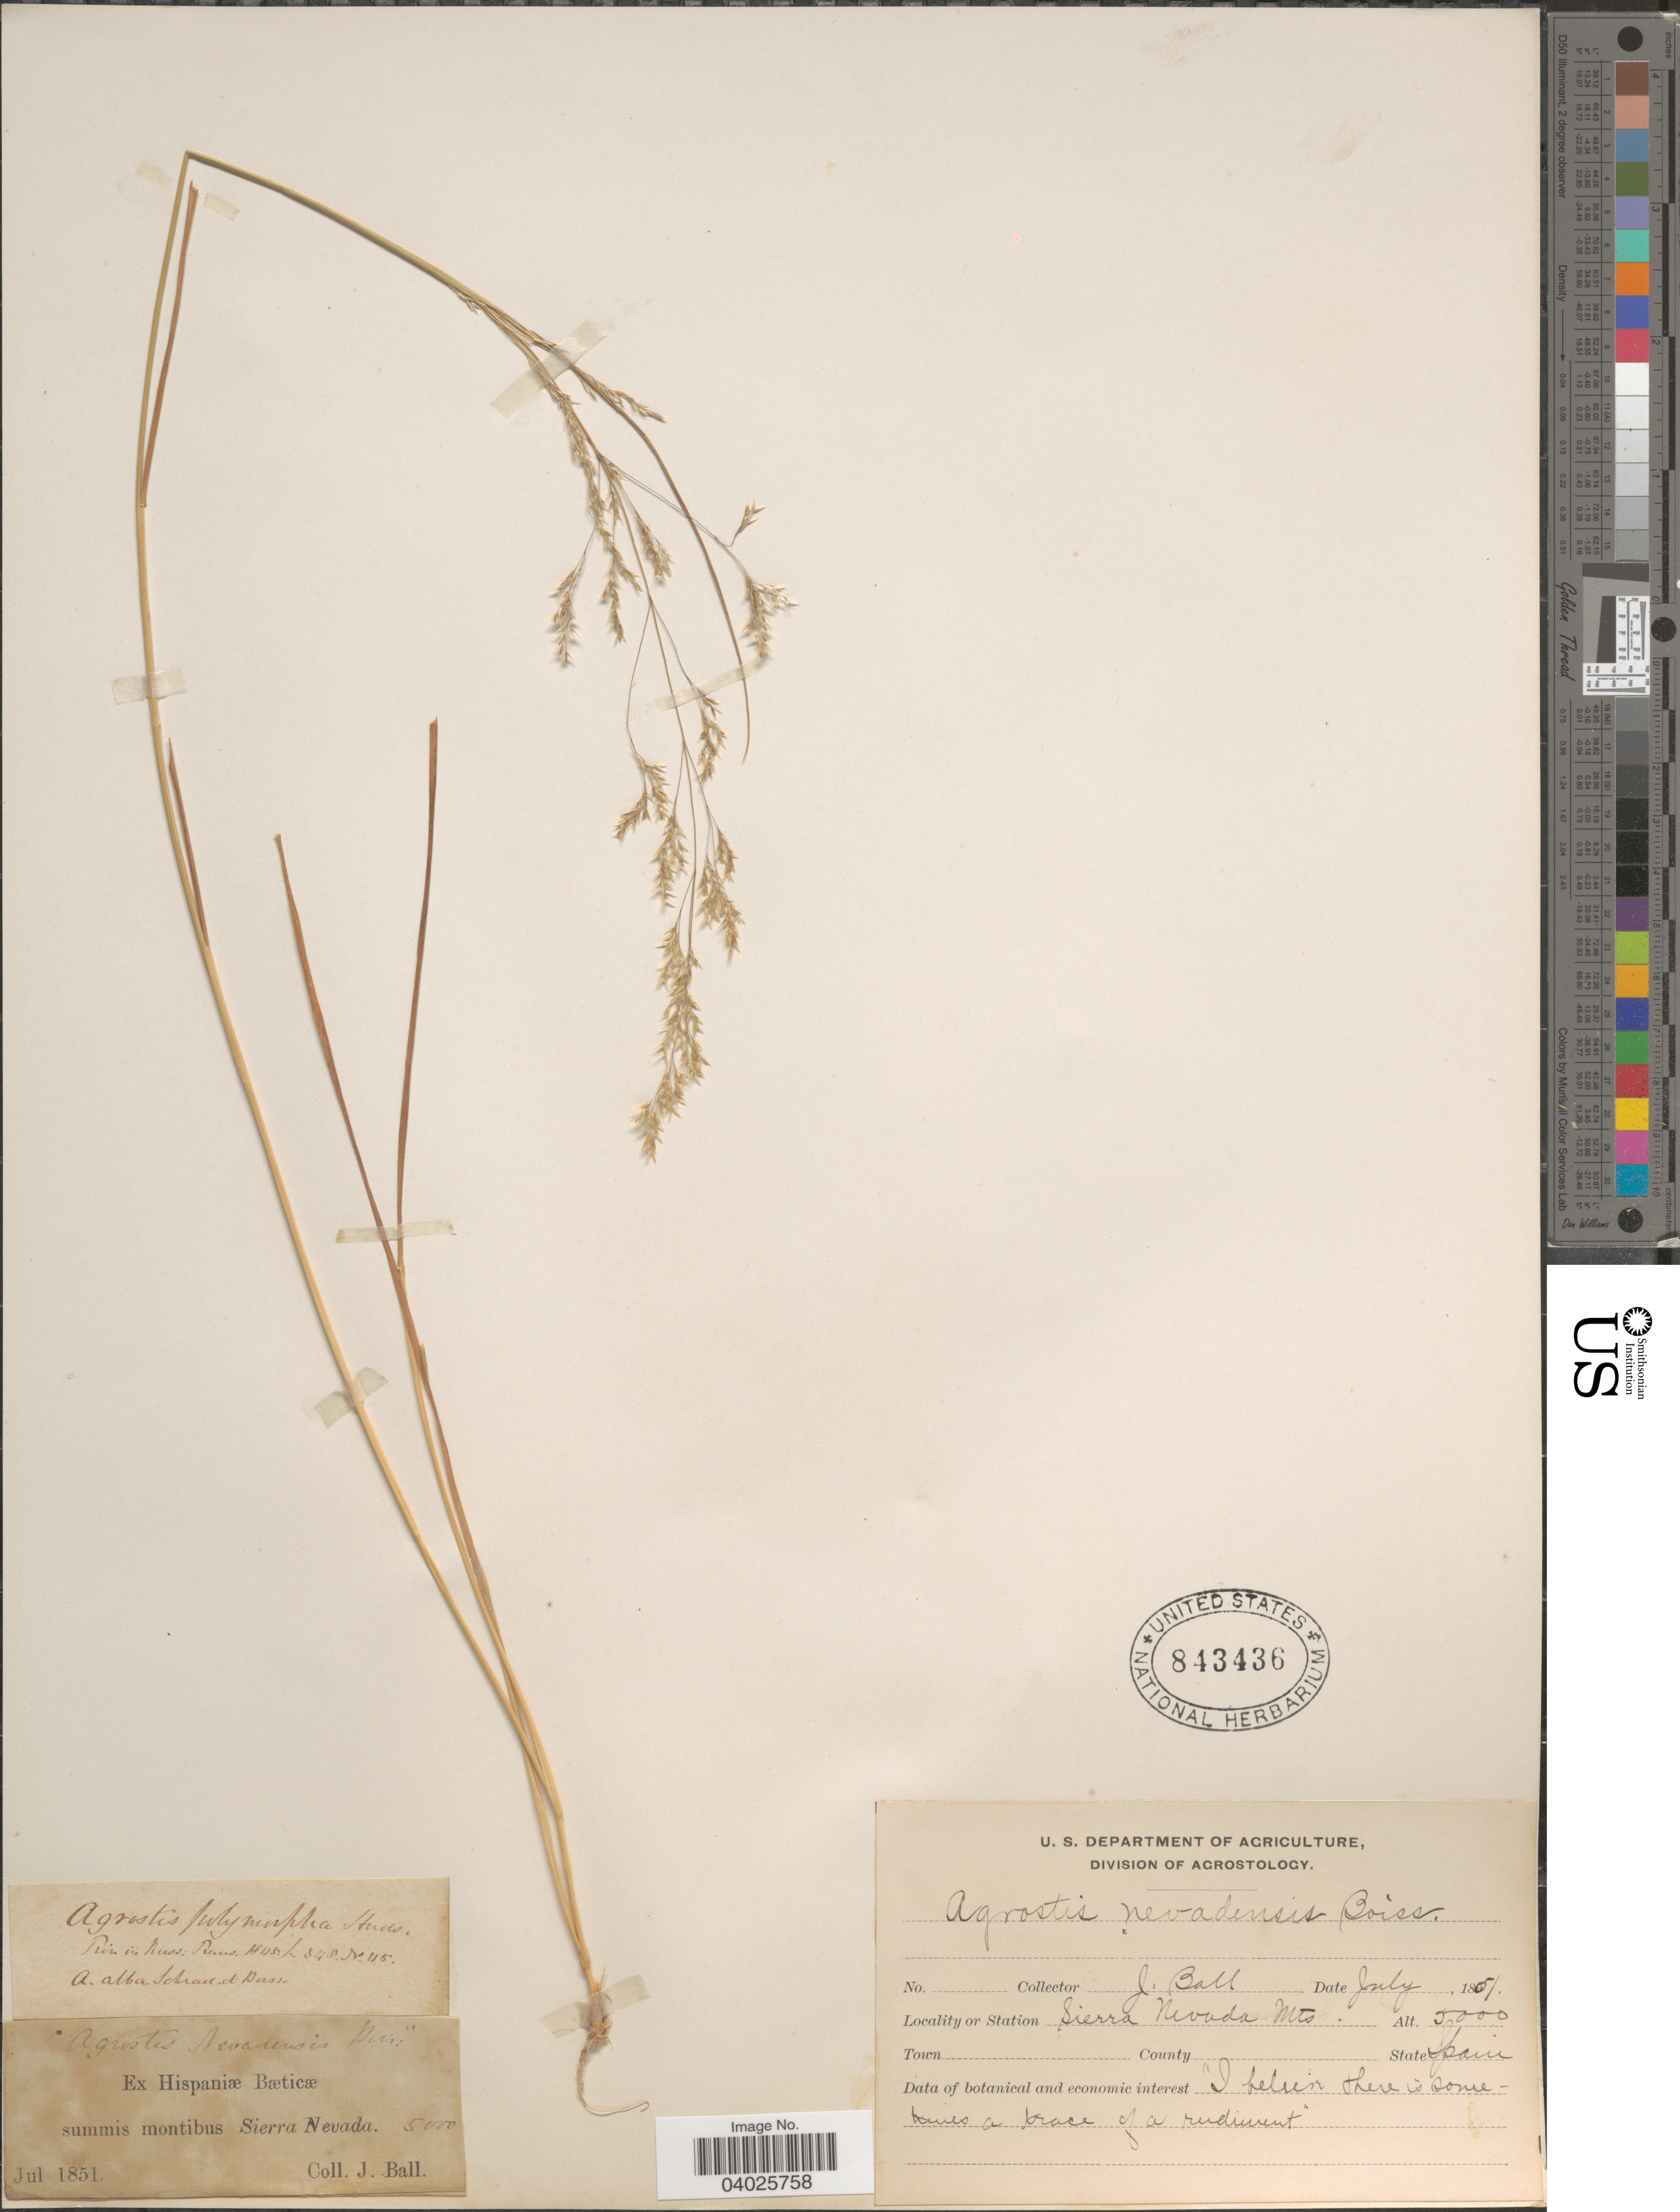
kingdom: Plantae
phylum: Tracheophyta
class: Liliopsida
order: Poales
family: Poaceae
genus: Agrostis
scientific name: Agrostis nevadensis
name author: Boiss.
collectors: J. Ball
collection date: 1851-07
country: Spain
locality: Station Sierra Nevada Mts. Ex Hispaniæ Bæticæ. Summis montibus Sierra Nevada.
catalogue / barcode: US 842436